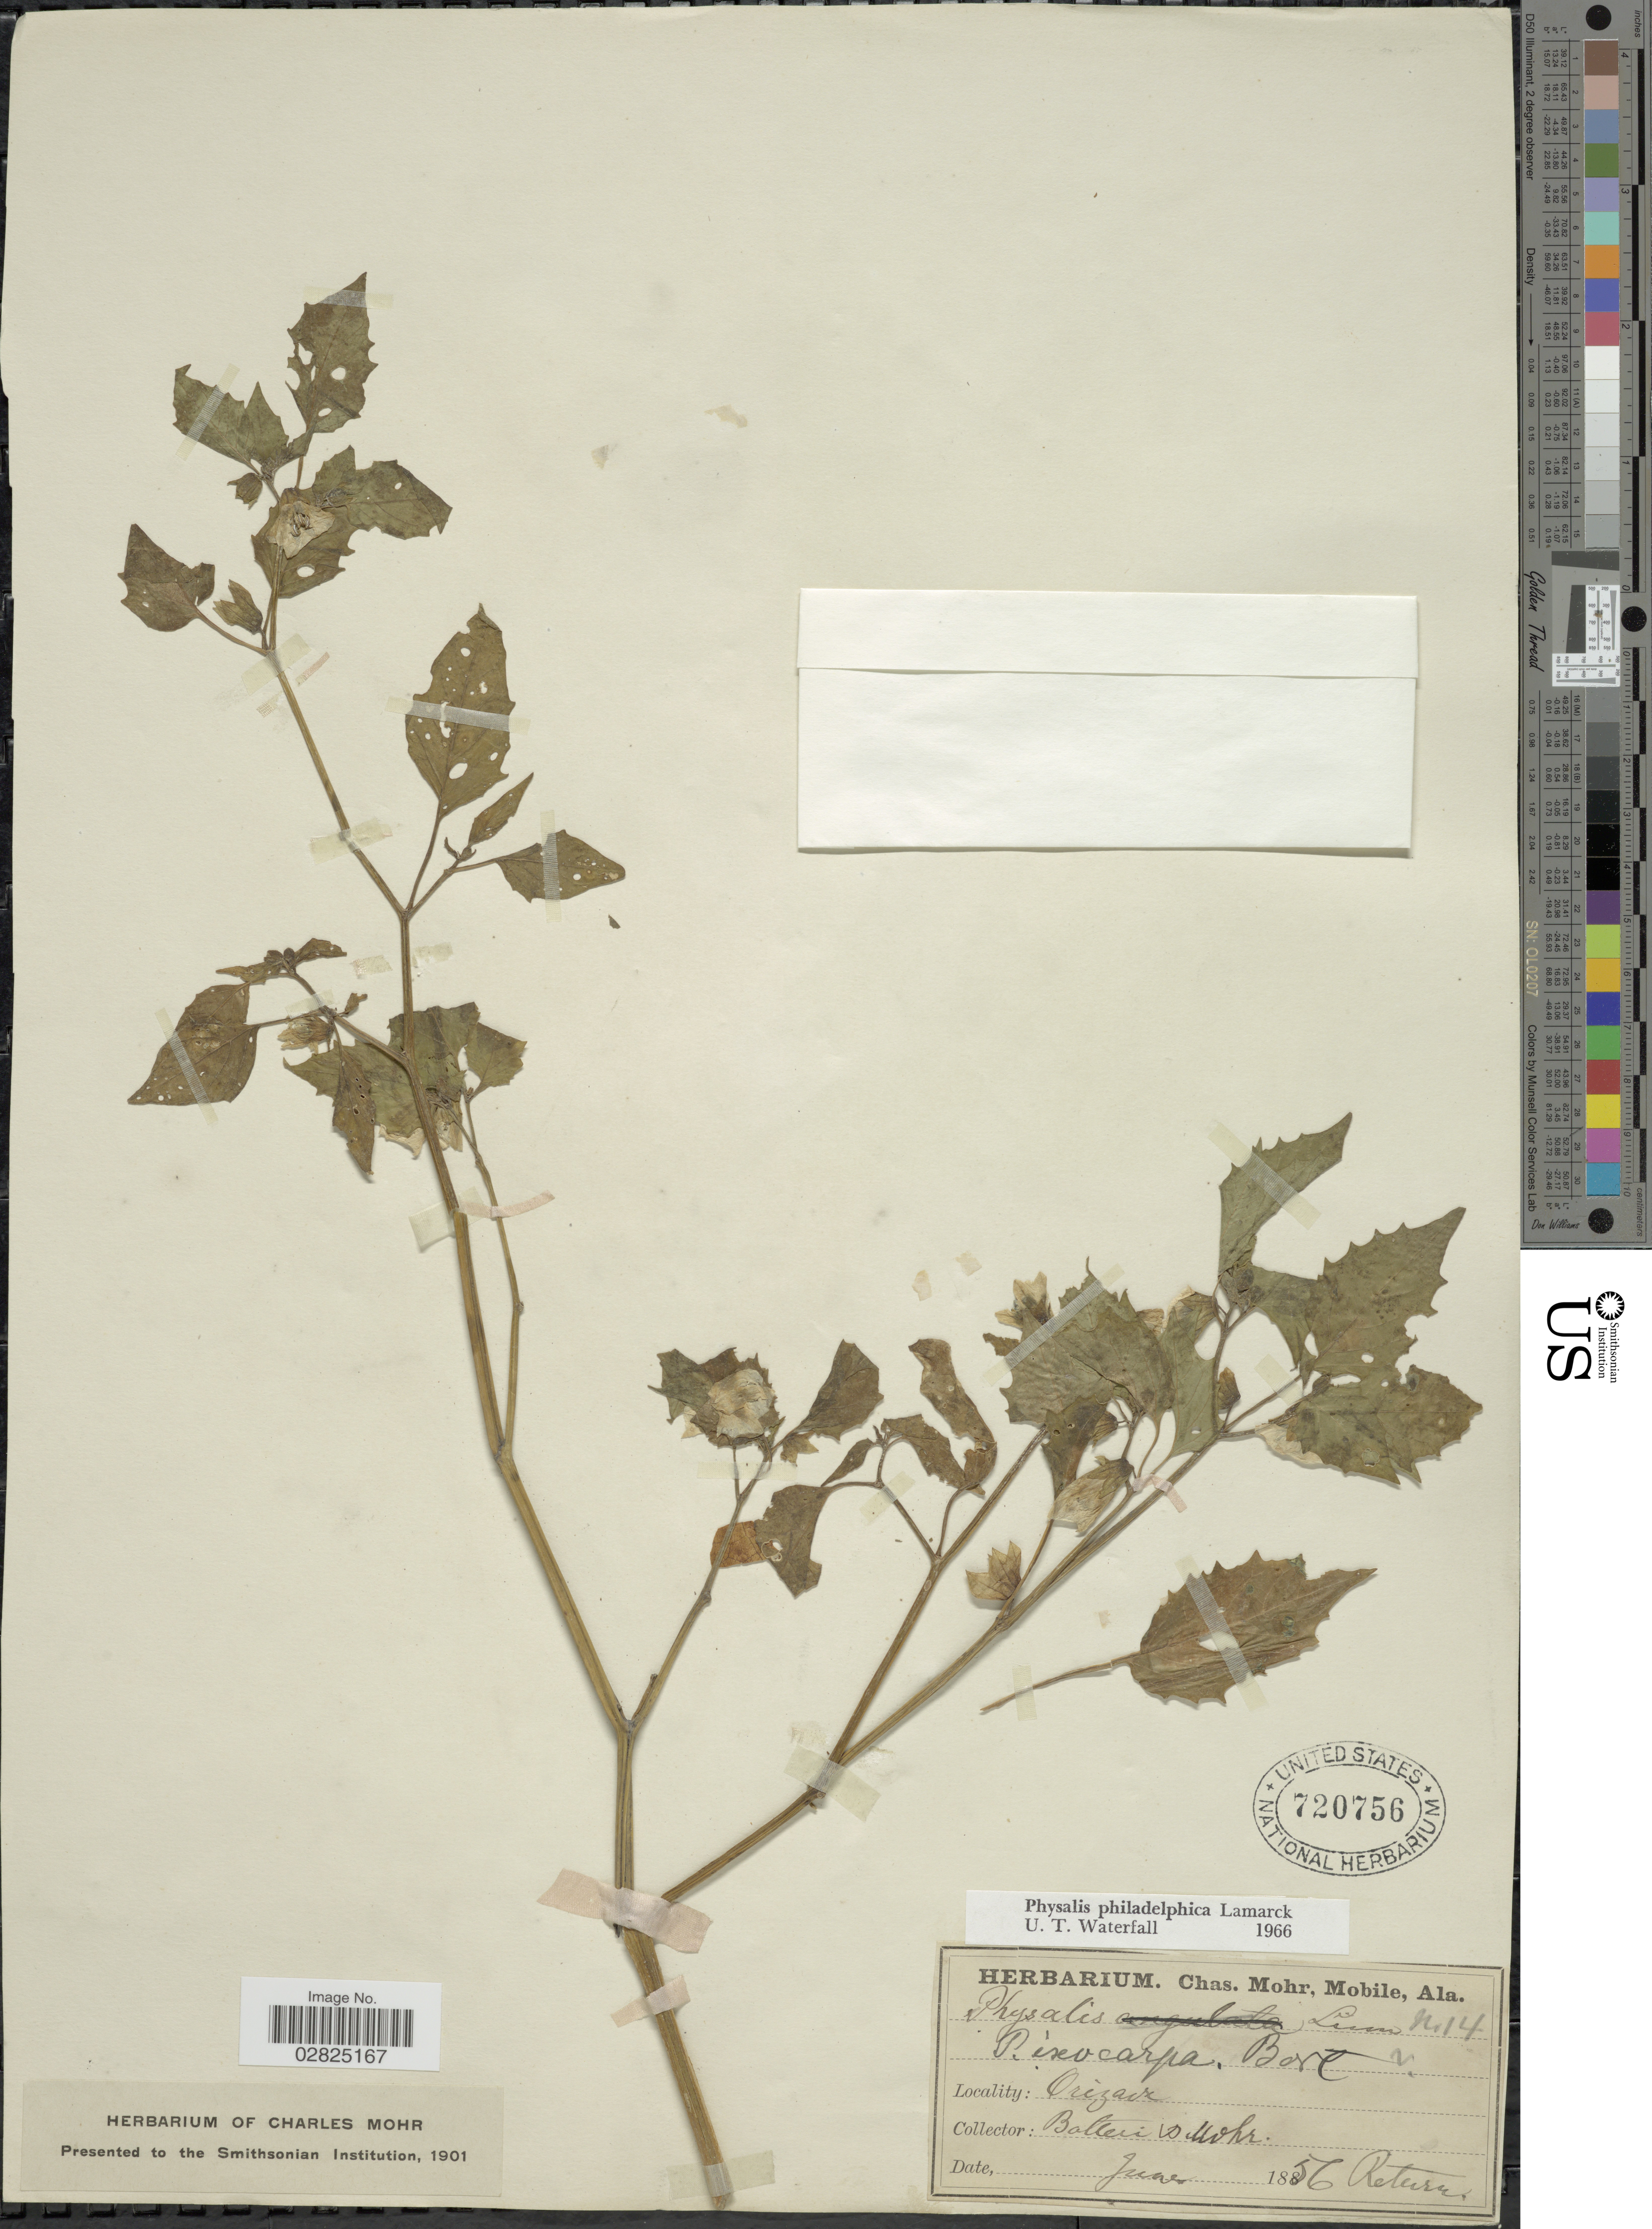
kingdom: Plantae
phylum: Tracheophyta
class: Magnoliopsida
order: Solanales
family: Solanaceae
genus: Physalis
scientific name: Physalis philadelphica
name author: Lam.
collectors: Mohr, C. T. (herbarium)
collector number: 14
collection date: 1856-06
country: Mexico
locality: Orizava.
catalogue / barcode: US 720756